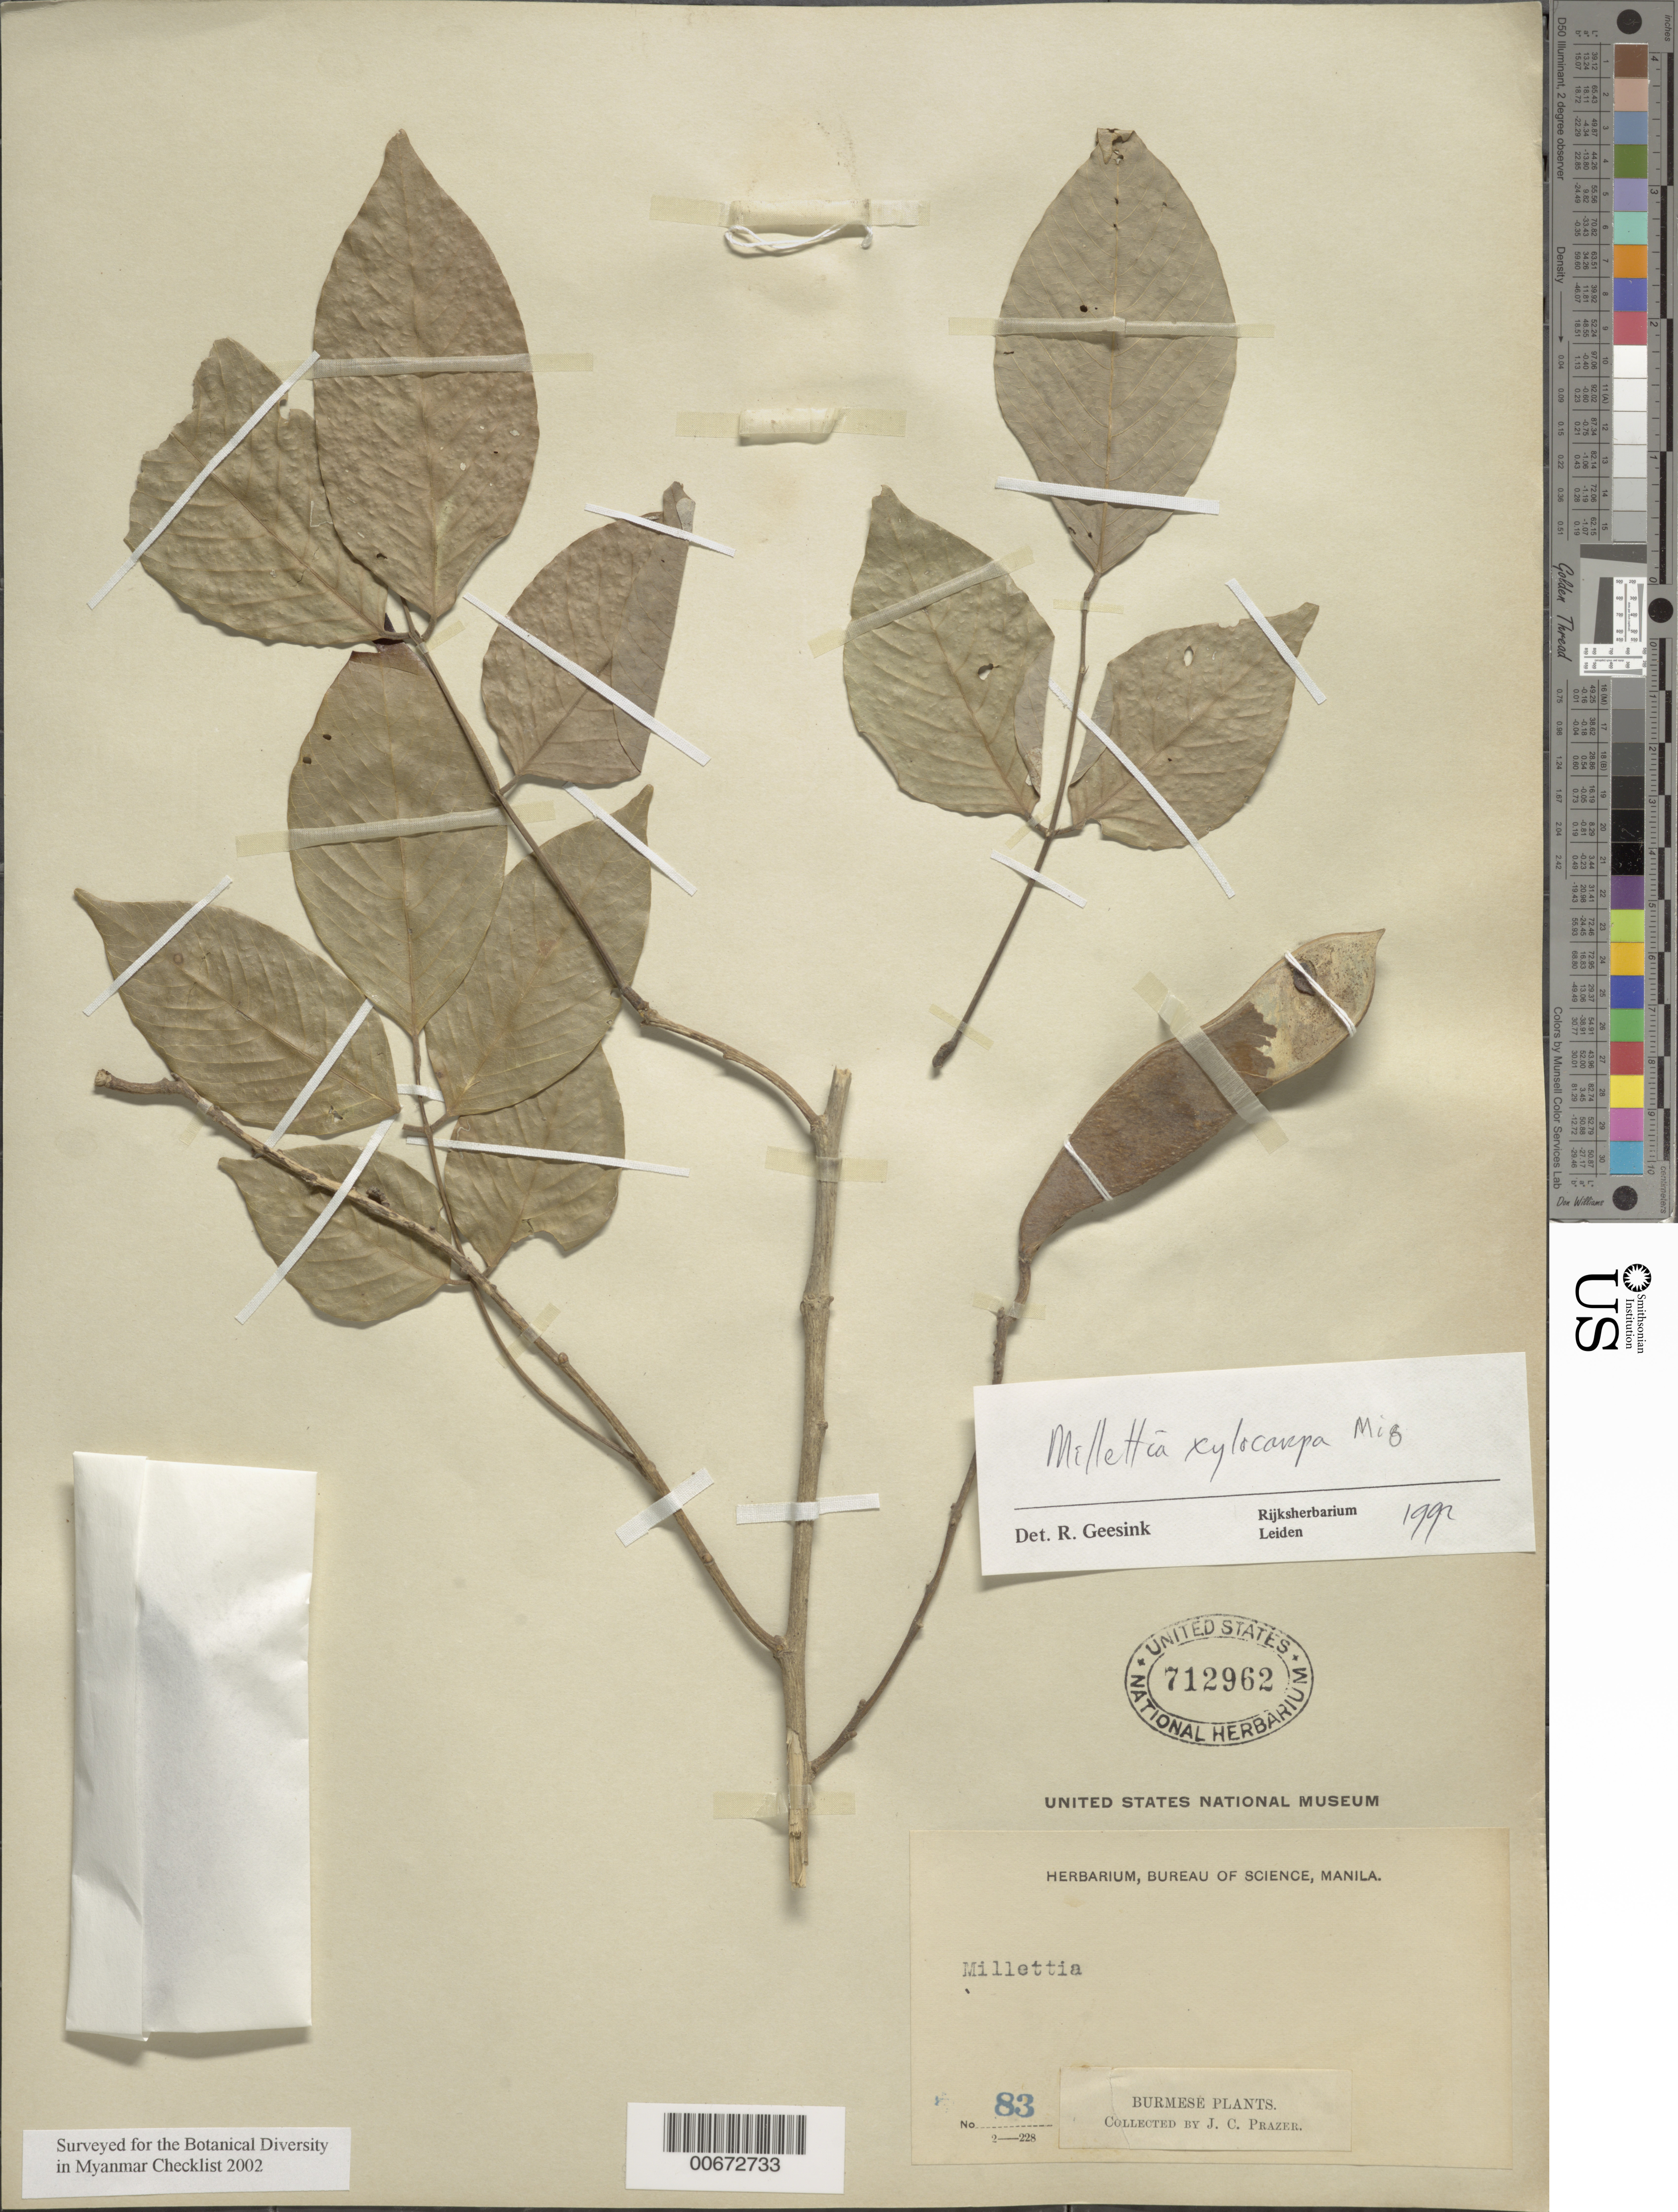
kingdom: Plantae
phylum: Tracheophyta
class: Magnoliopsida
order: Fabales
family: Fabaceae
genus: Millettia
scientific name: Millettia xylocarpa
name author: Miq.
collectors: J. Prazer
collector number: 83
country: Myanmar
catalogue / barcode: US 712962